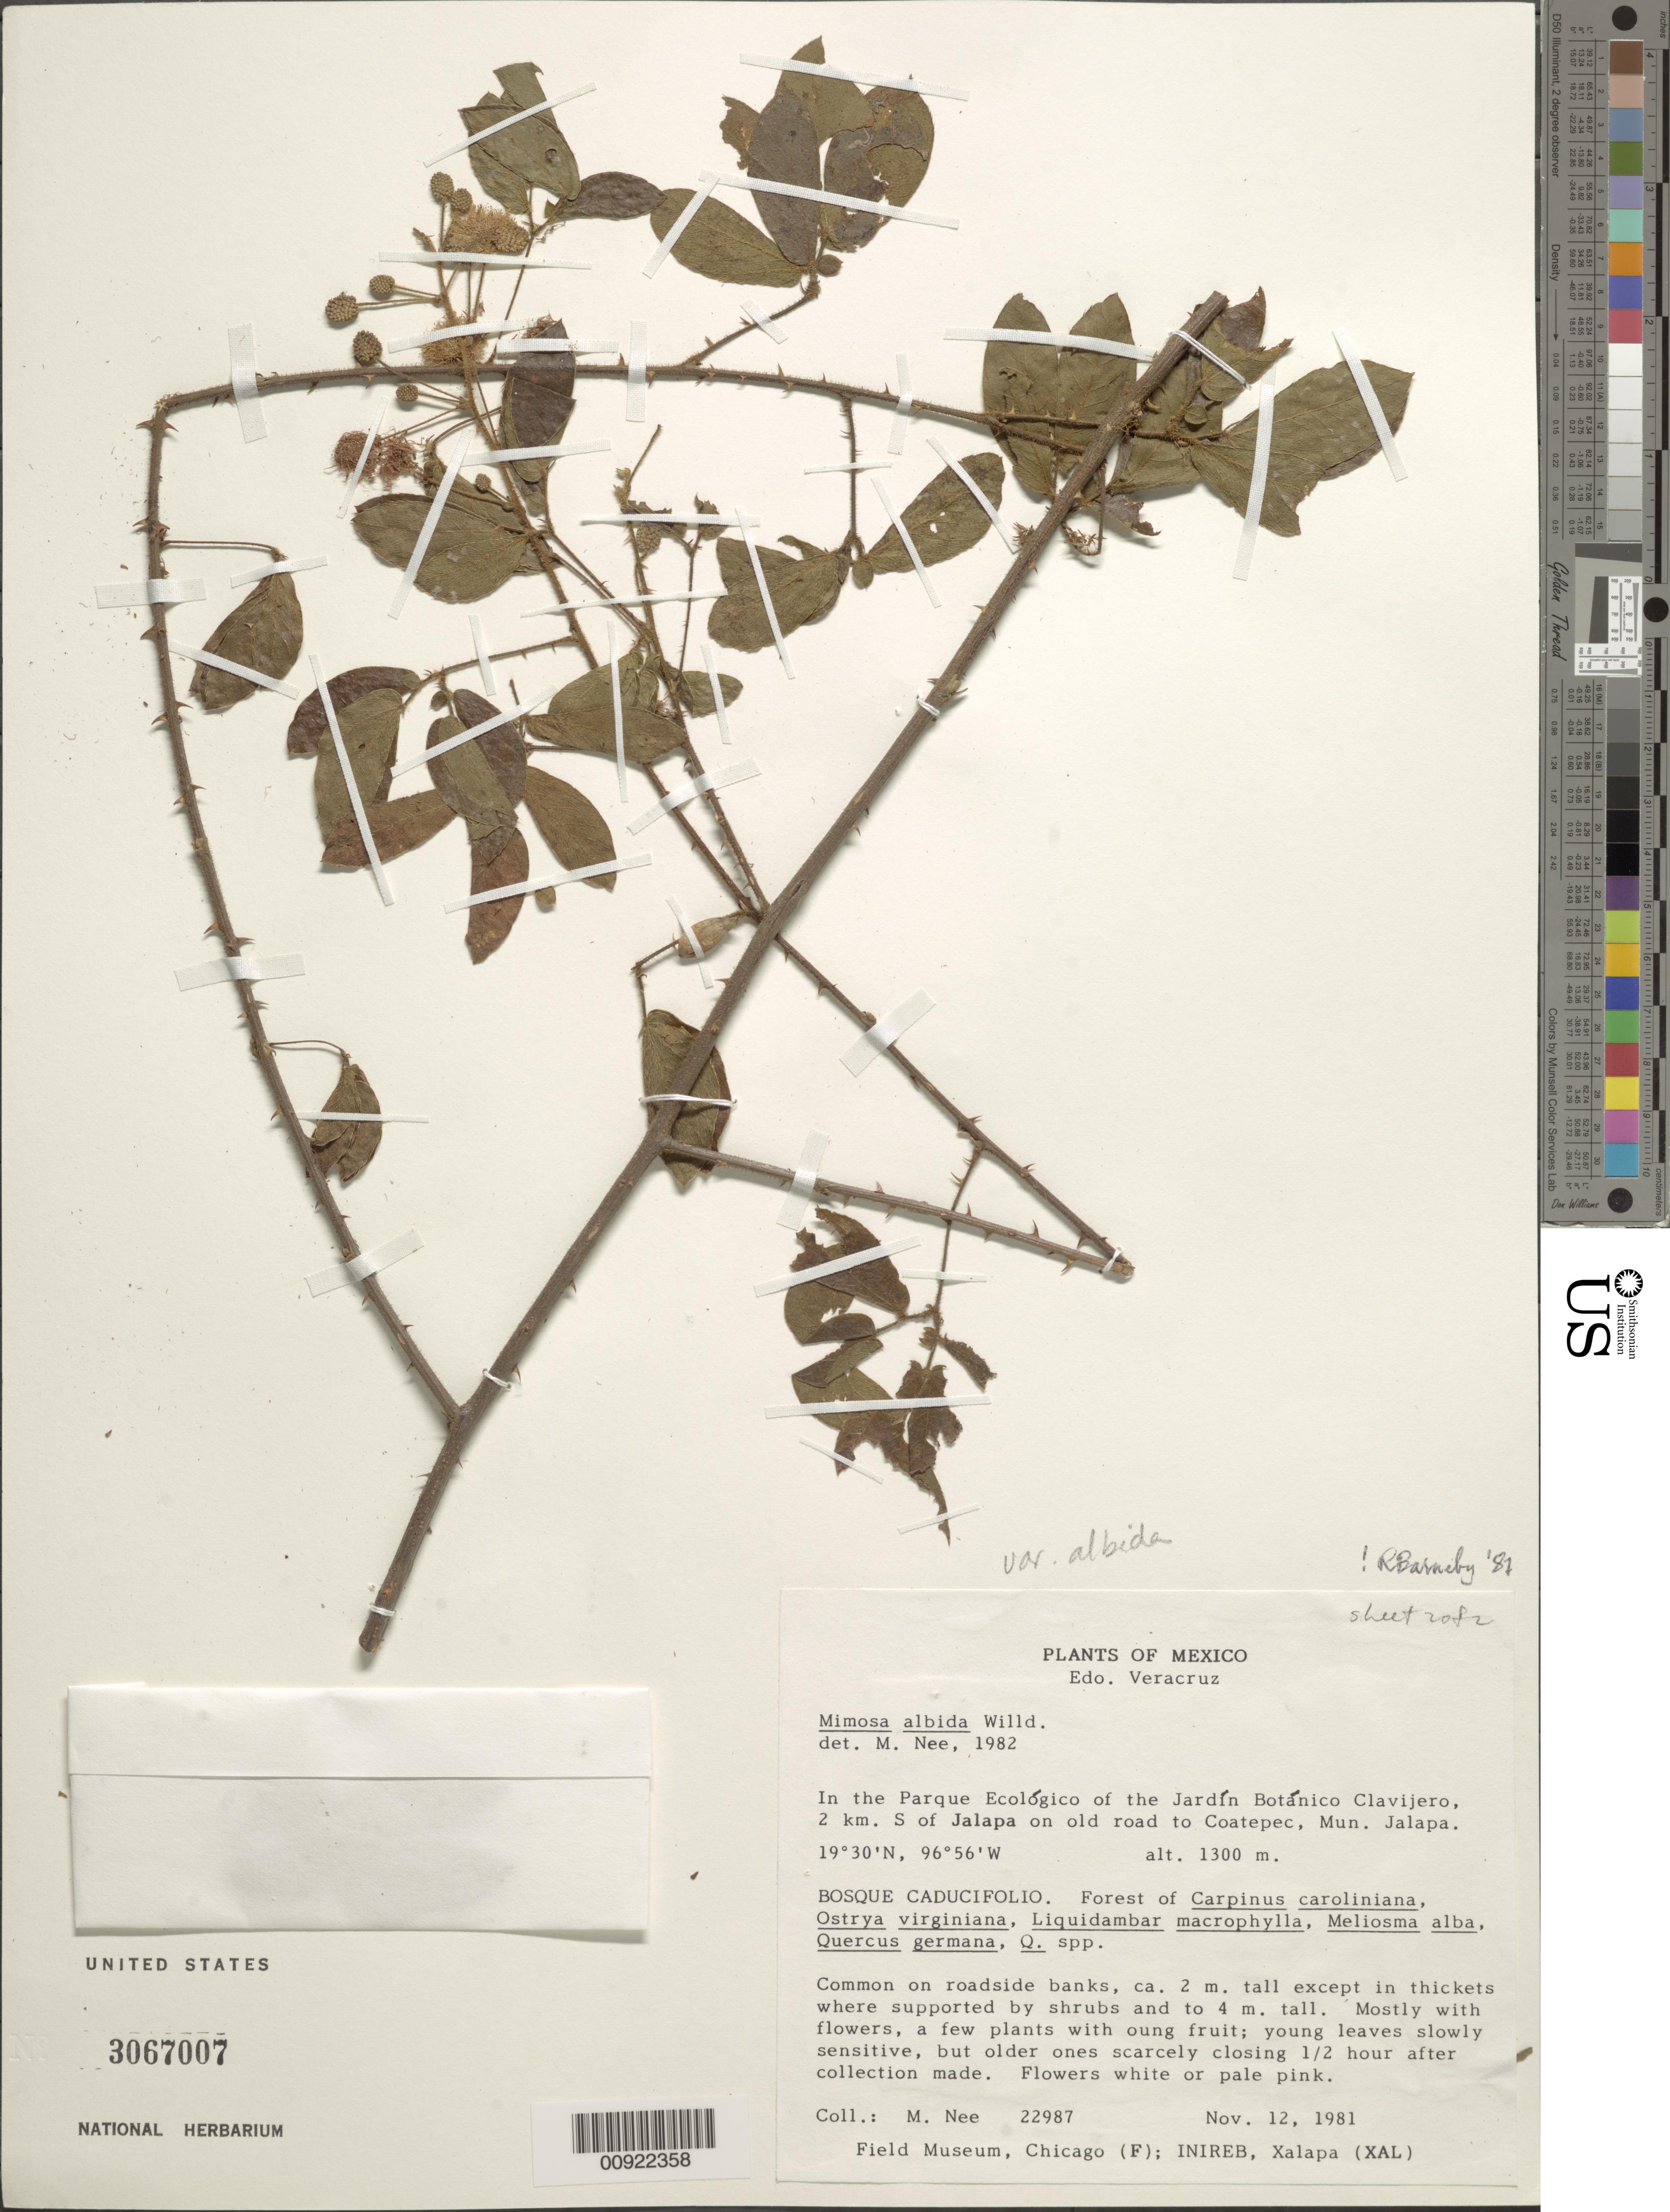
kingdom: Plantae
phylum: Tracheophyta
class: Magnoliopsida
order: Fabales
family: Fabaceae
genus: Mimosa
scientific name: Mimosa albida var. albida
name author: Humb. & Bonpl. ex Willd.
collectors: M. Nee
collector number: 22987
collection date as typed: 12 Nov 1981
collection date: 1981-11-12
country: Mexico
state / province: Veracruz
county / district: Jalapa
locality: In the Parque Ecológico of the Jardín Botánico Clavijero, 2 km. S of Jalapa on old road to Coatepec, Mun. Jalapa, Veracruz.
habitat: Bosque caducifolio. Forest of Carpinus caroliniana, Ostrya virginiana, Liquidambar macrophylla, Meliosma alba, Quercus germana, Q. spp. Common on roadside banks.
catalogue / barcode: US 3067007